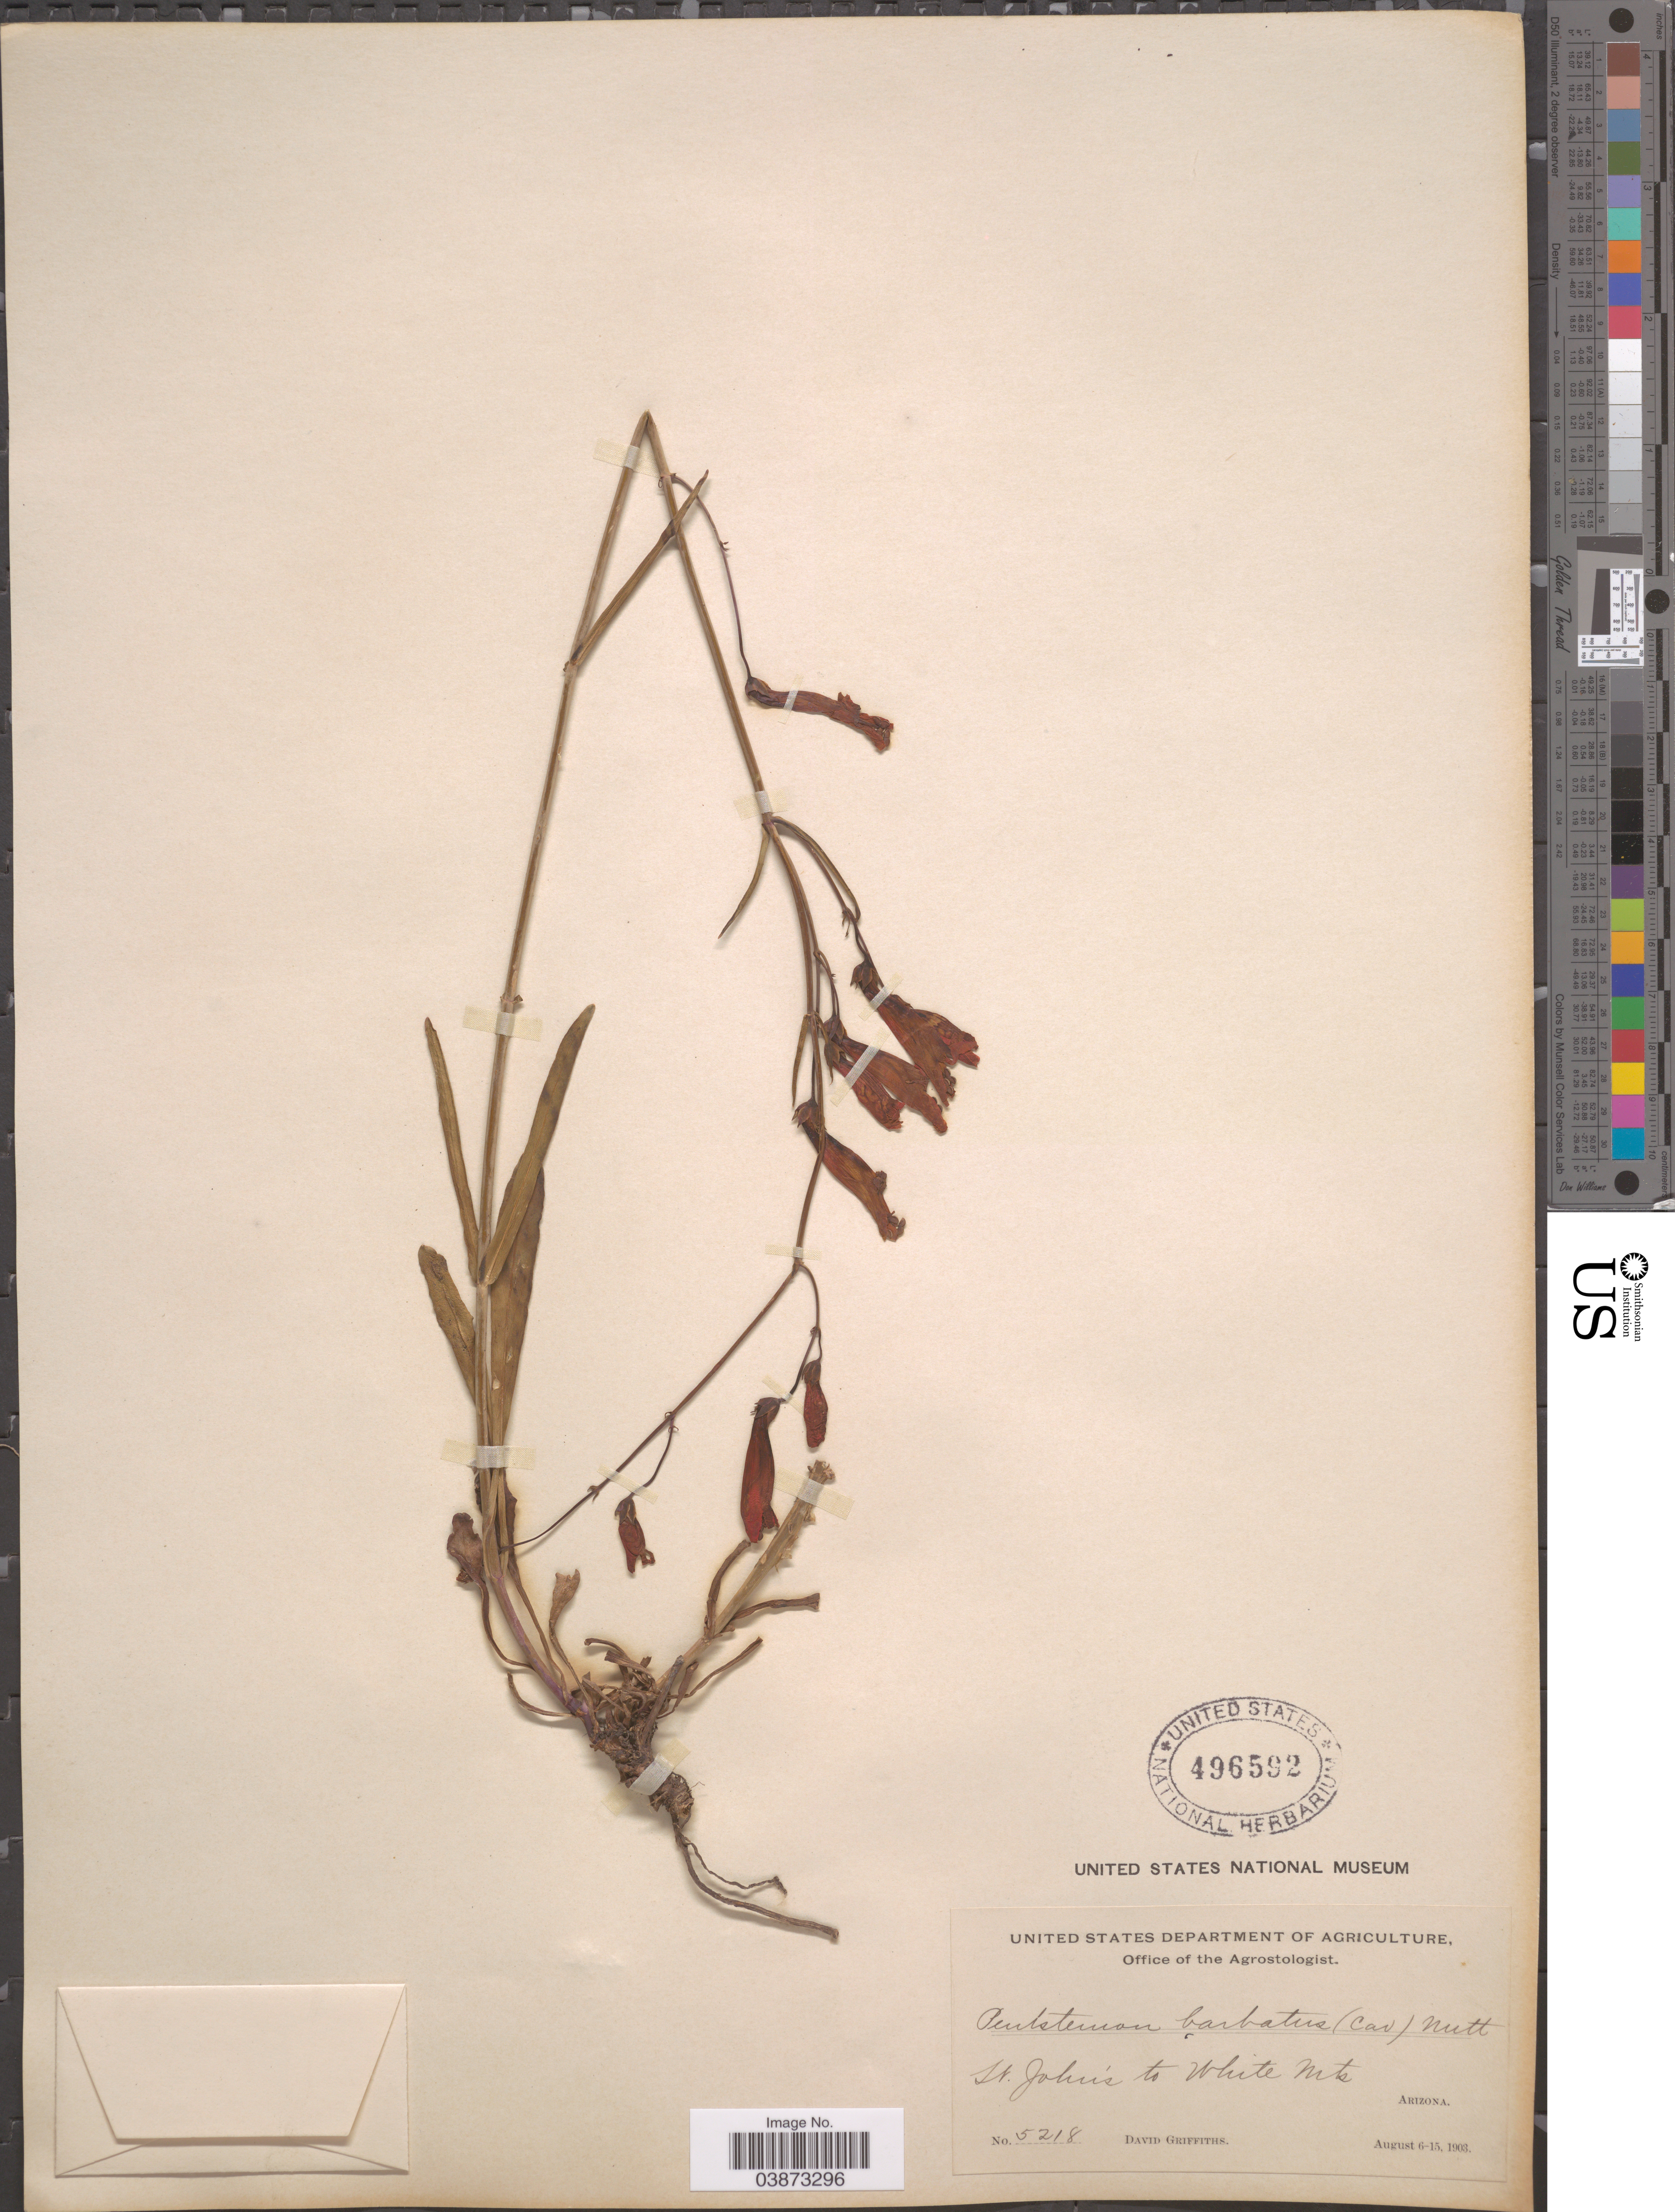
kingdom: Plantae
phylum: Tracheophyta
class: Magnoliopsida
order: Lamiales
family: Plantaginaceae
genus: Penstemon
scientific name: Penstemon barbatus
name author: (Cav.) Roth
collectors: D. Griffiths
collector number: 5218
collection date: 1903-08-06/1903-08-15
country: United States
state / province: Arizona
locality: St. John's to White Mts.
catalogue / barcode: US 496592